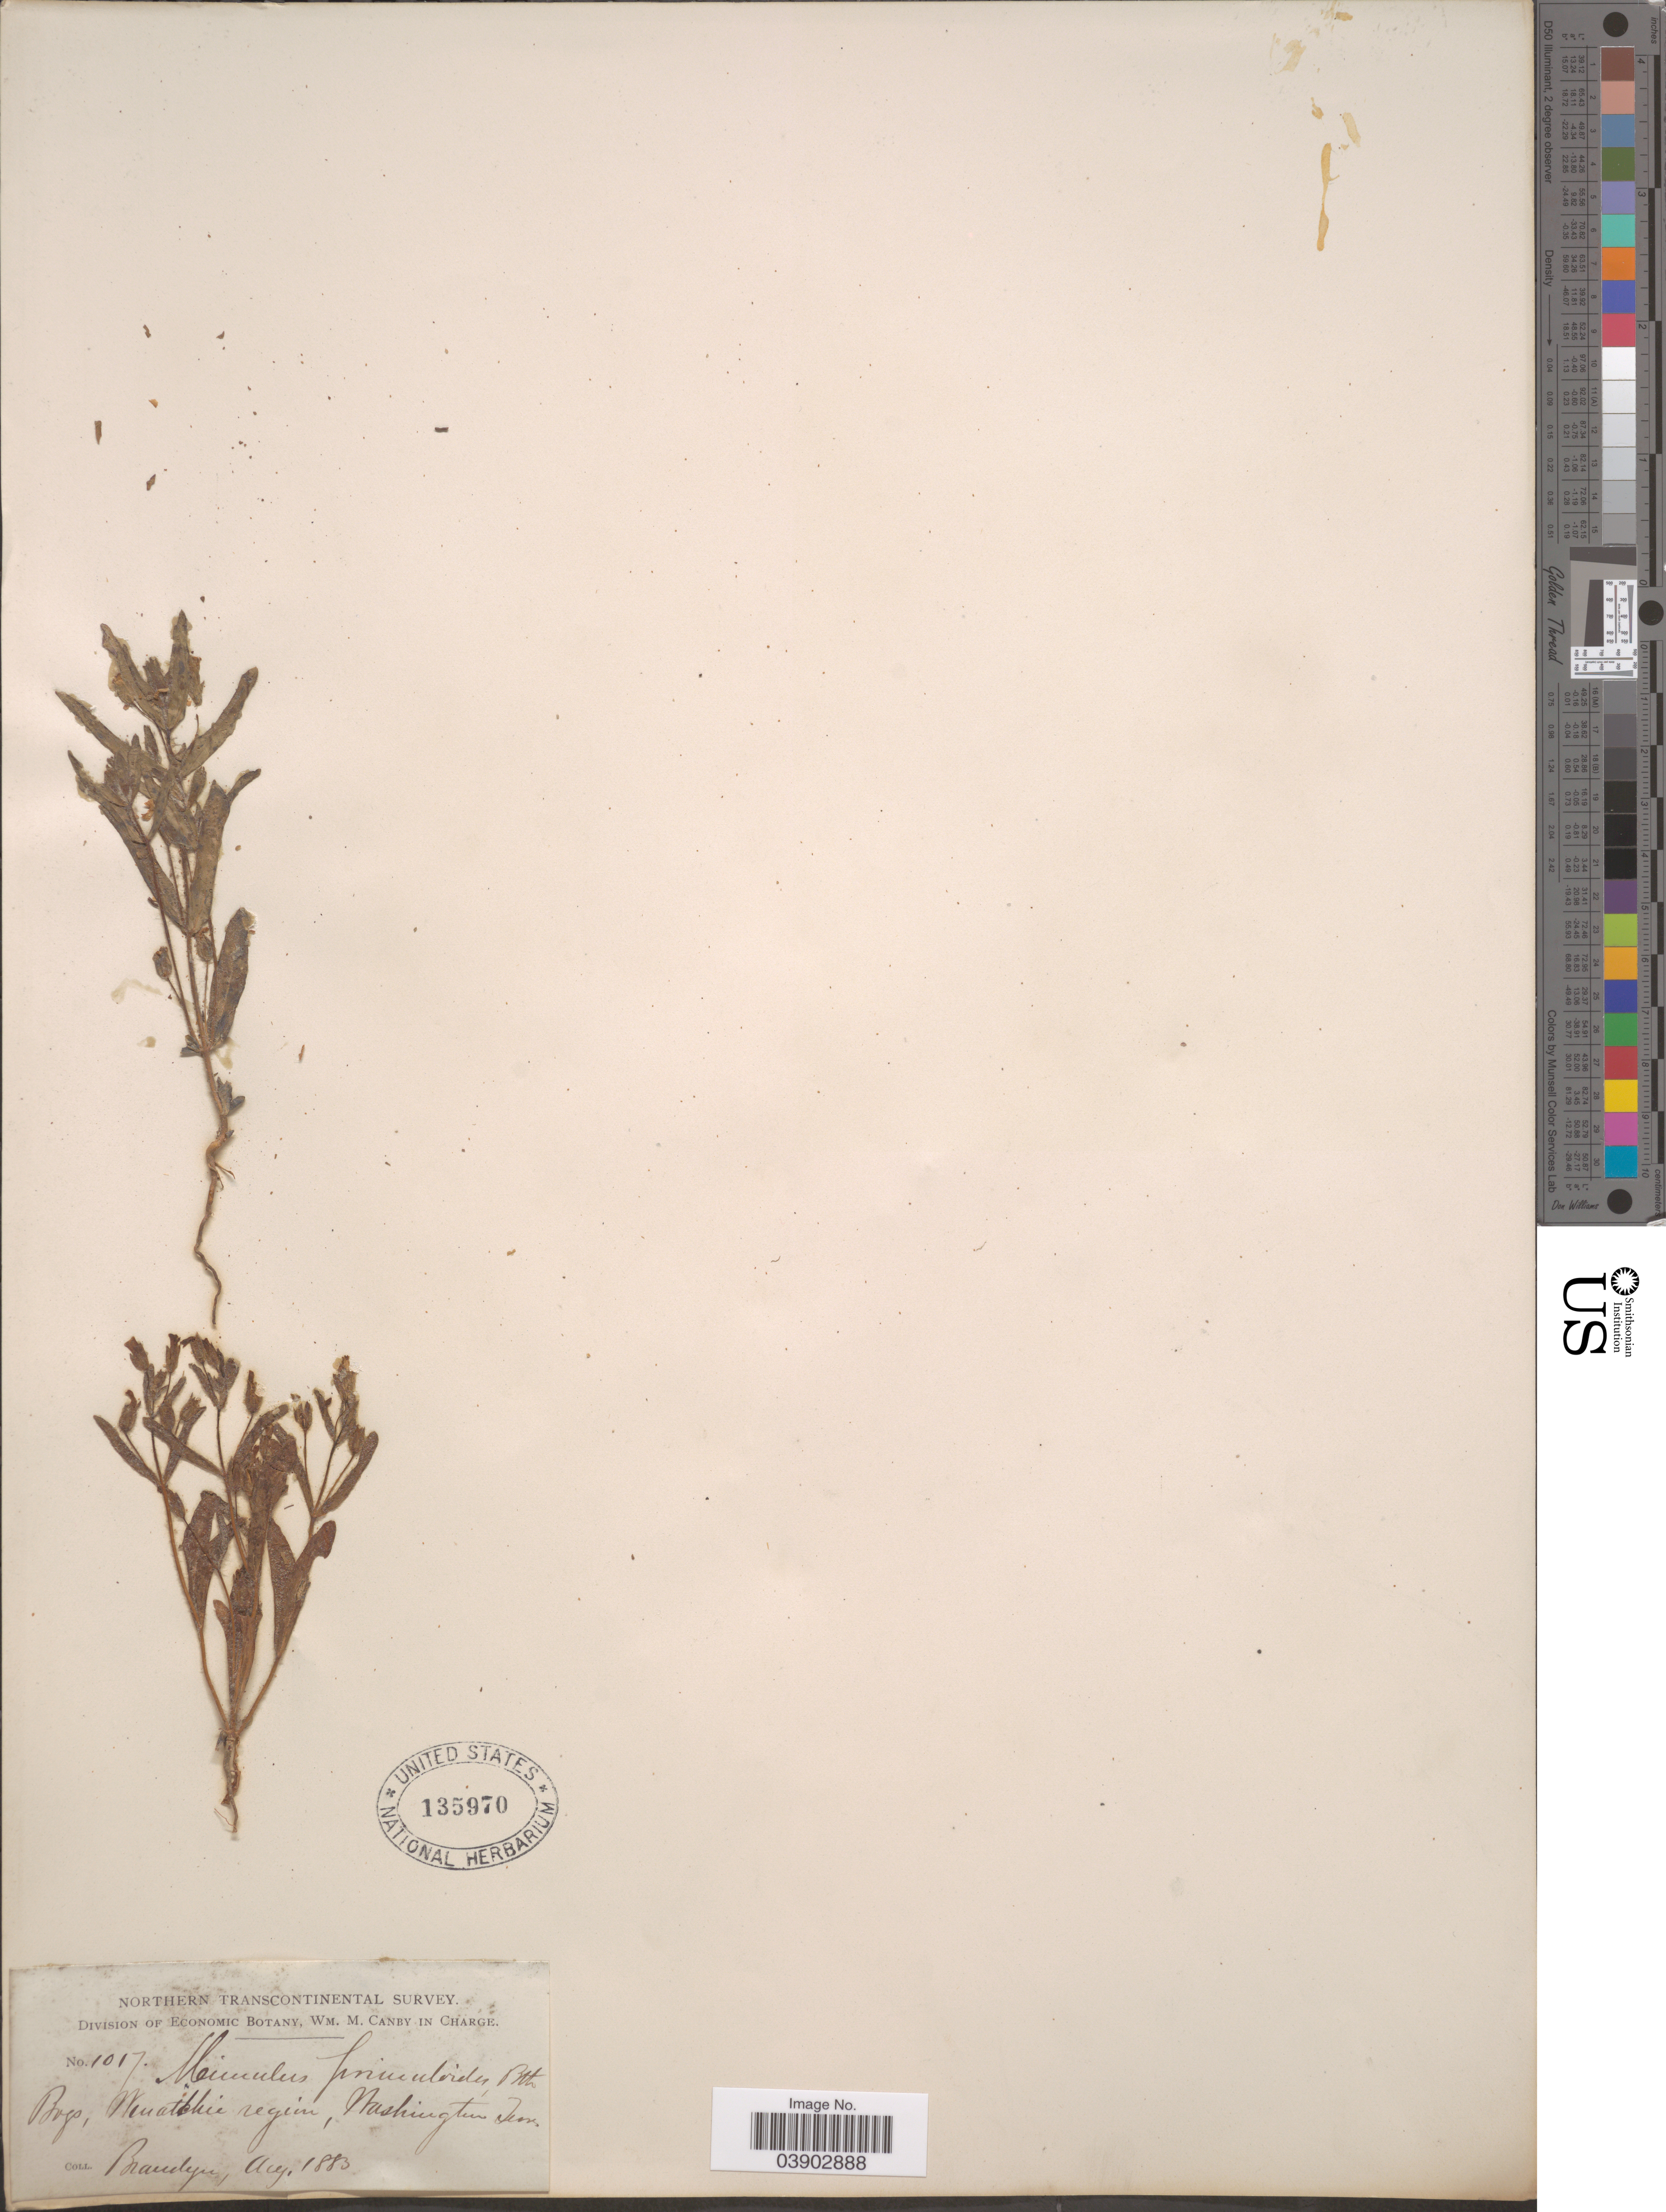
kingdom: Plantae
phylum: Tracheophyta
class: Magnoliopsida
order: Lamiales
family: Phrymaceae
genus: Mimetanthe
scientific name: Mimetanthe pilosa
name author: (Benth.) Greene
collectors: Brandyn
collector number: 1017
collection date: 1883-08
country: United States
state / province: Washington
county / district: Chelan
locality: Bogs, Wenatchee region, Washington Terr.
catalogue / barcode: US 135970